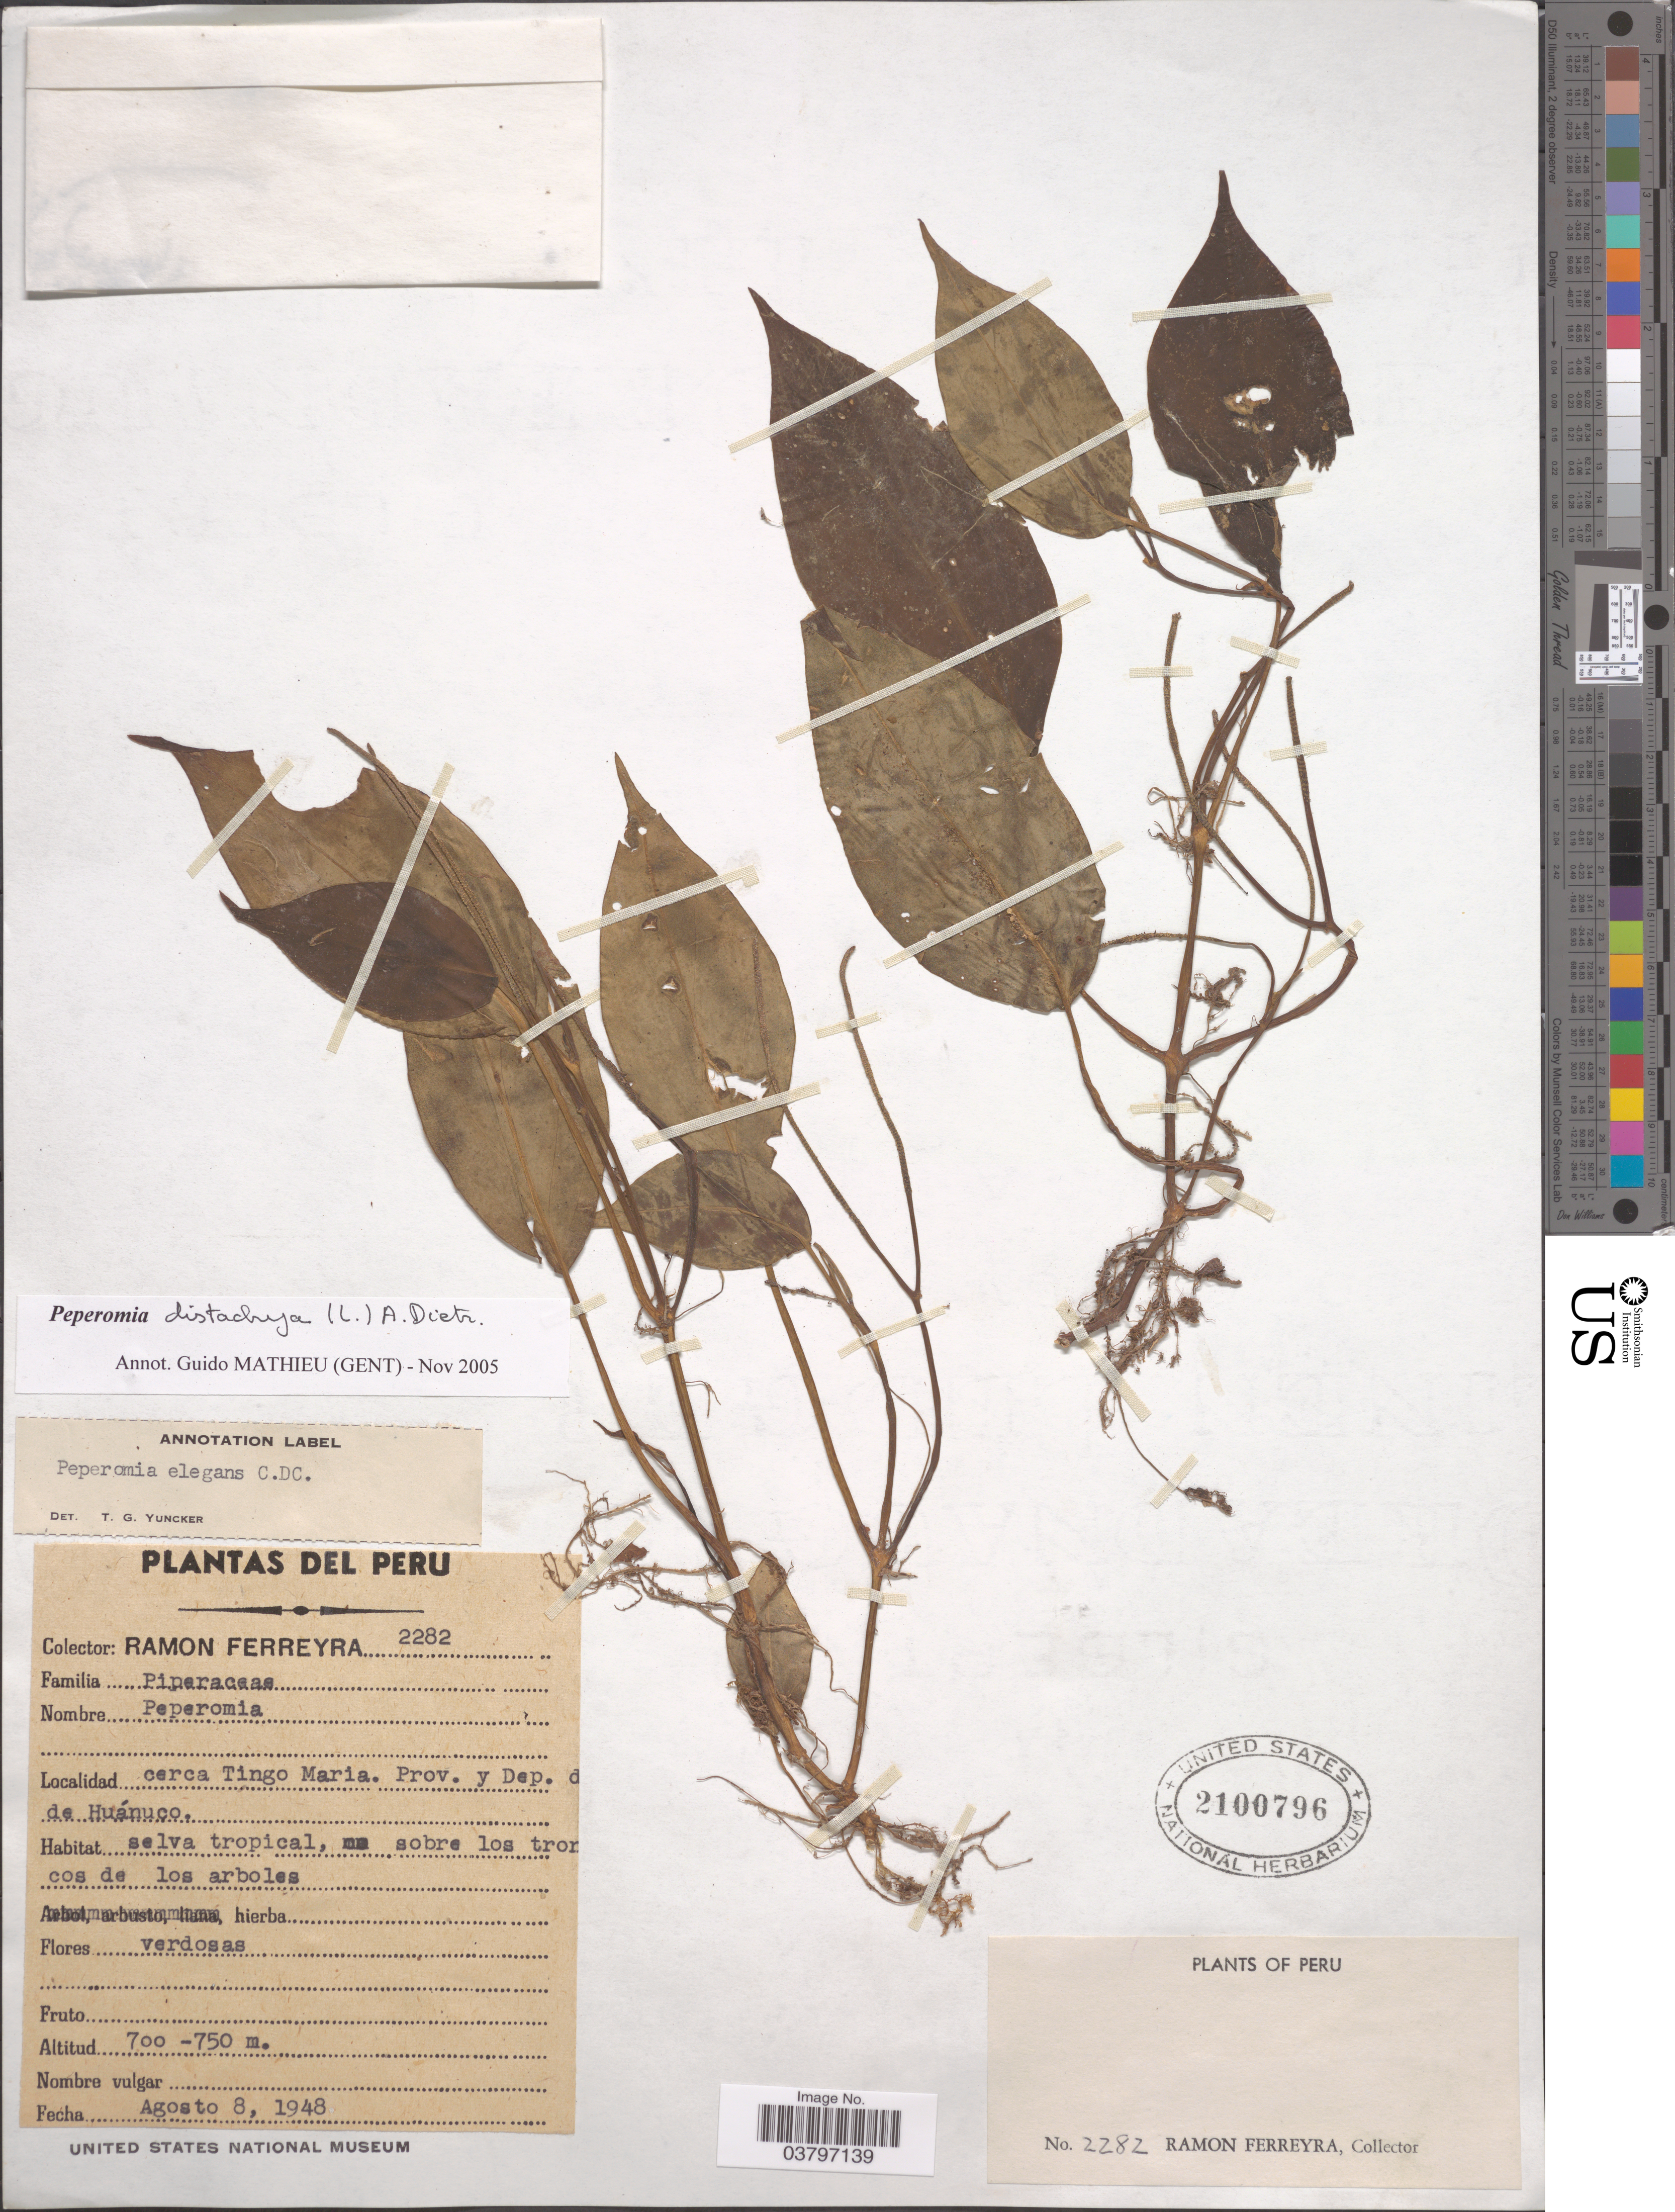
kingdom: Plantae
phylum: Tracheophyta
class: Magnoliopsida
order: Piperales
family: Piperaceae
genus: Peperomia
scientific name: Peperomia distachya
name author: (L.) A. Dietr.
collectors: R. A. Ferreyra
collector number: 2282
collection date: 1948-08-08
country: Peru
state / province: Huánuco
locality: Cerca Tingo Maria. Dep. de Huánuco.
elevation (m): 700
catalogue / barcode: US 2100796